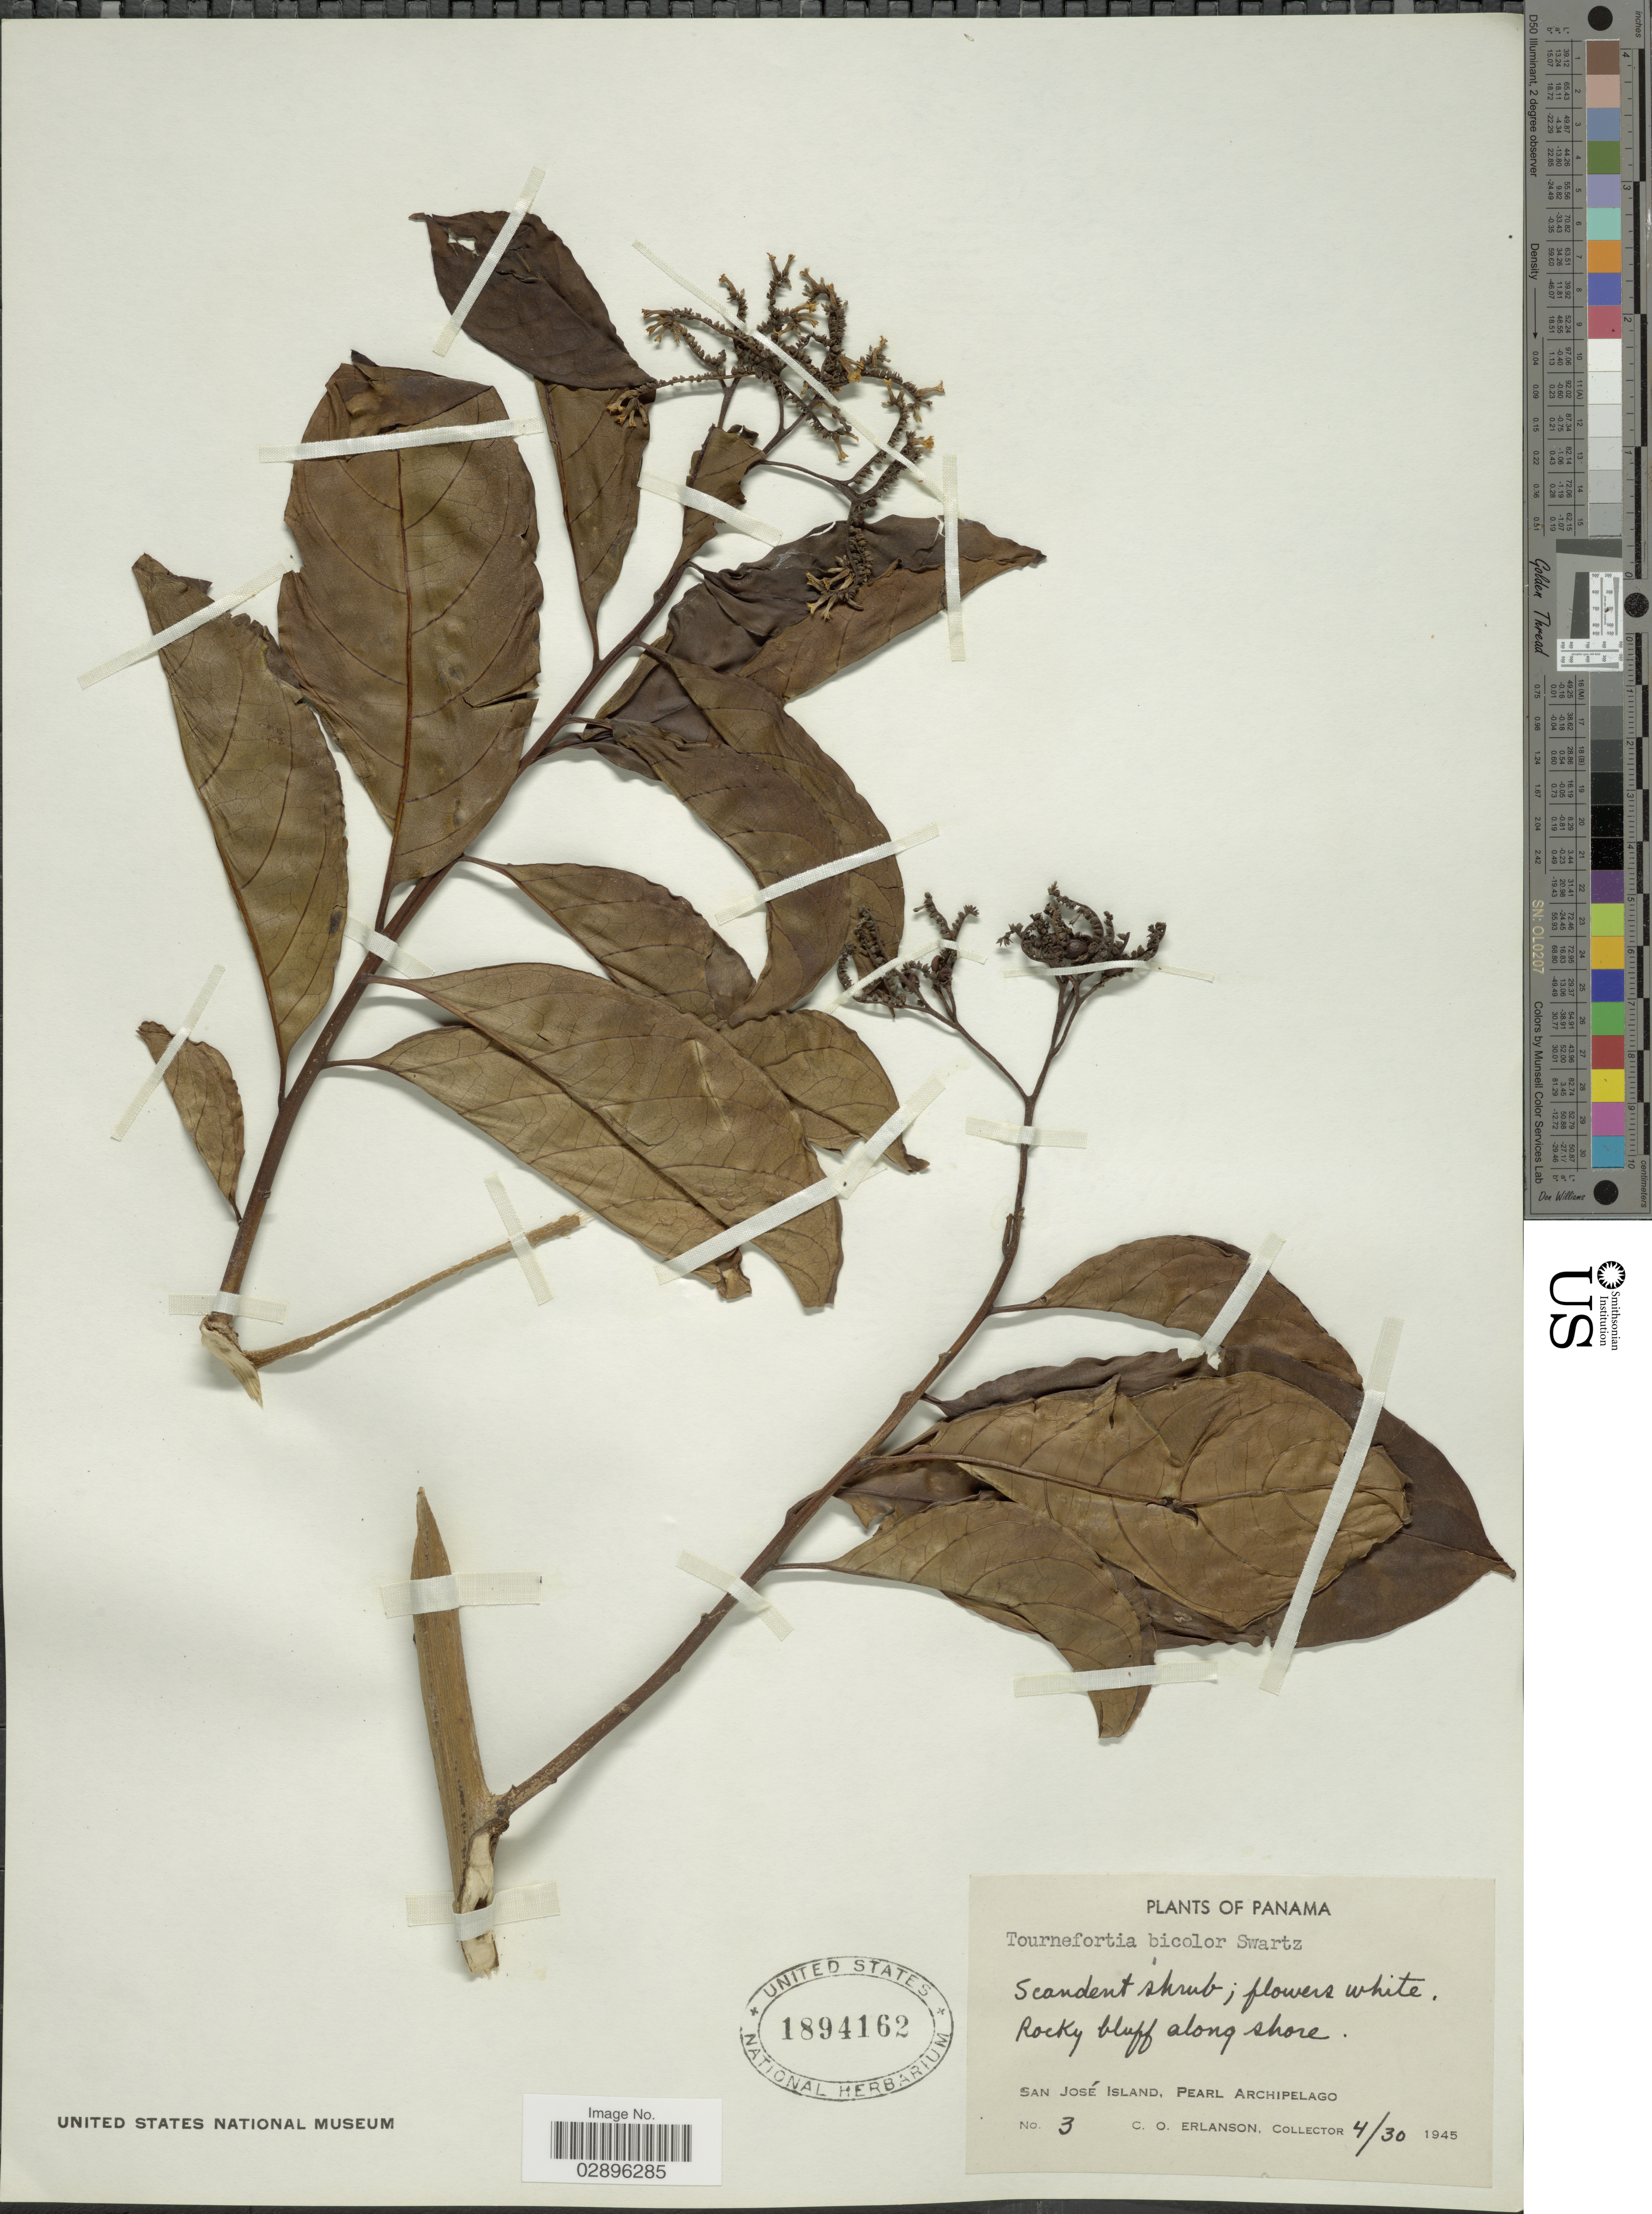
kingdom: Plantae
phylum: Tracheophyta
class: Magnoliopsida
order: Boraginales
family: Heliotropiaceae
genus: Tournefortia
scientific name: Tournefortia bicolor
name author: Sw.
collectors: C. O. Erlanson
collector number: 3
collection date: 1945-04-30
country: Panama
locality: San José Island, Pearl Archipelago.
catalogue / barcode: US 1894162